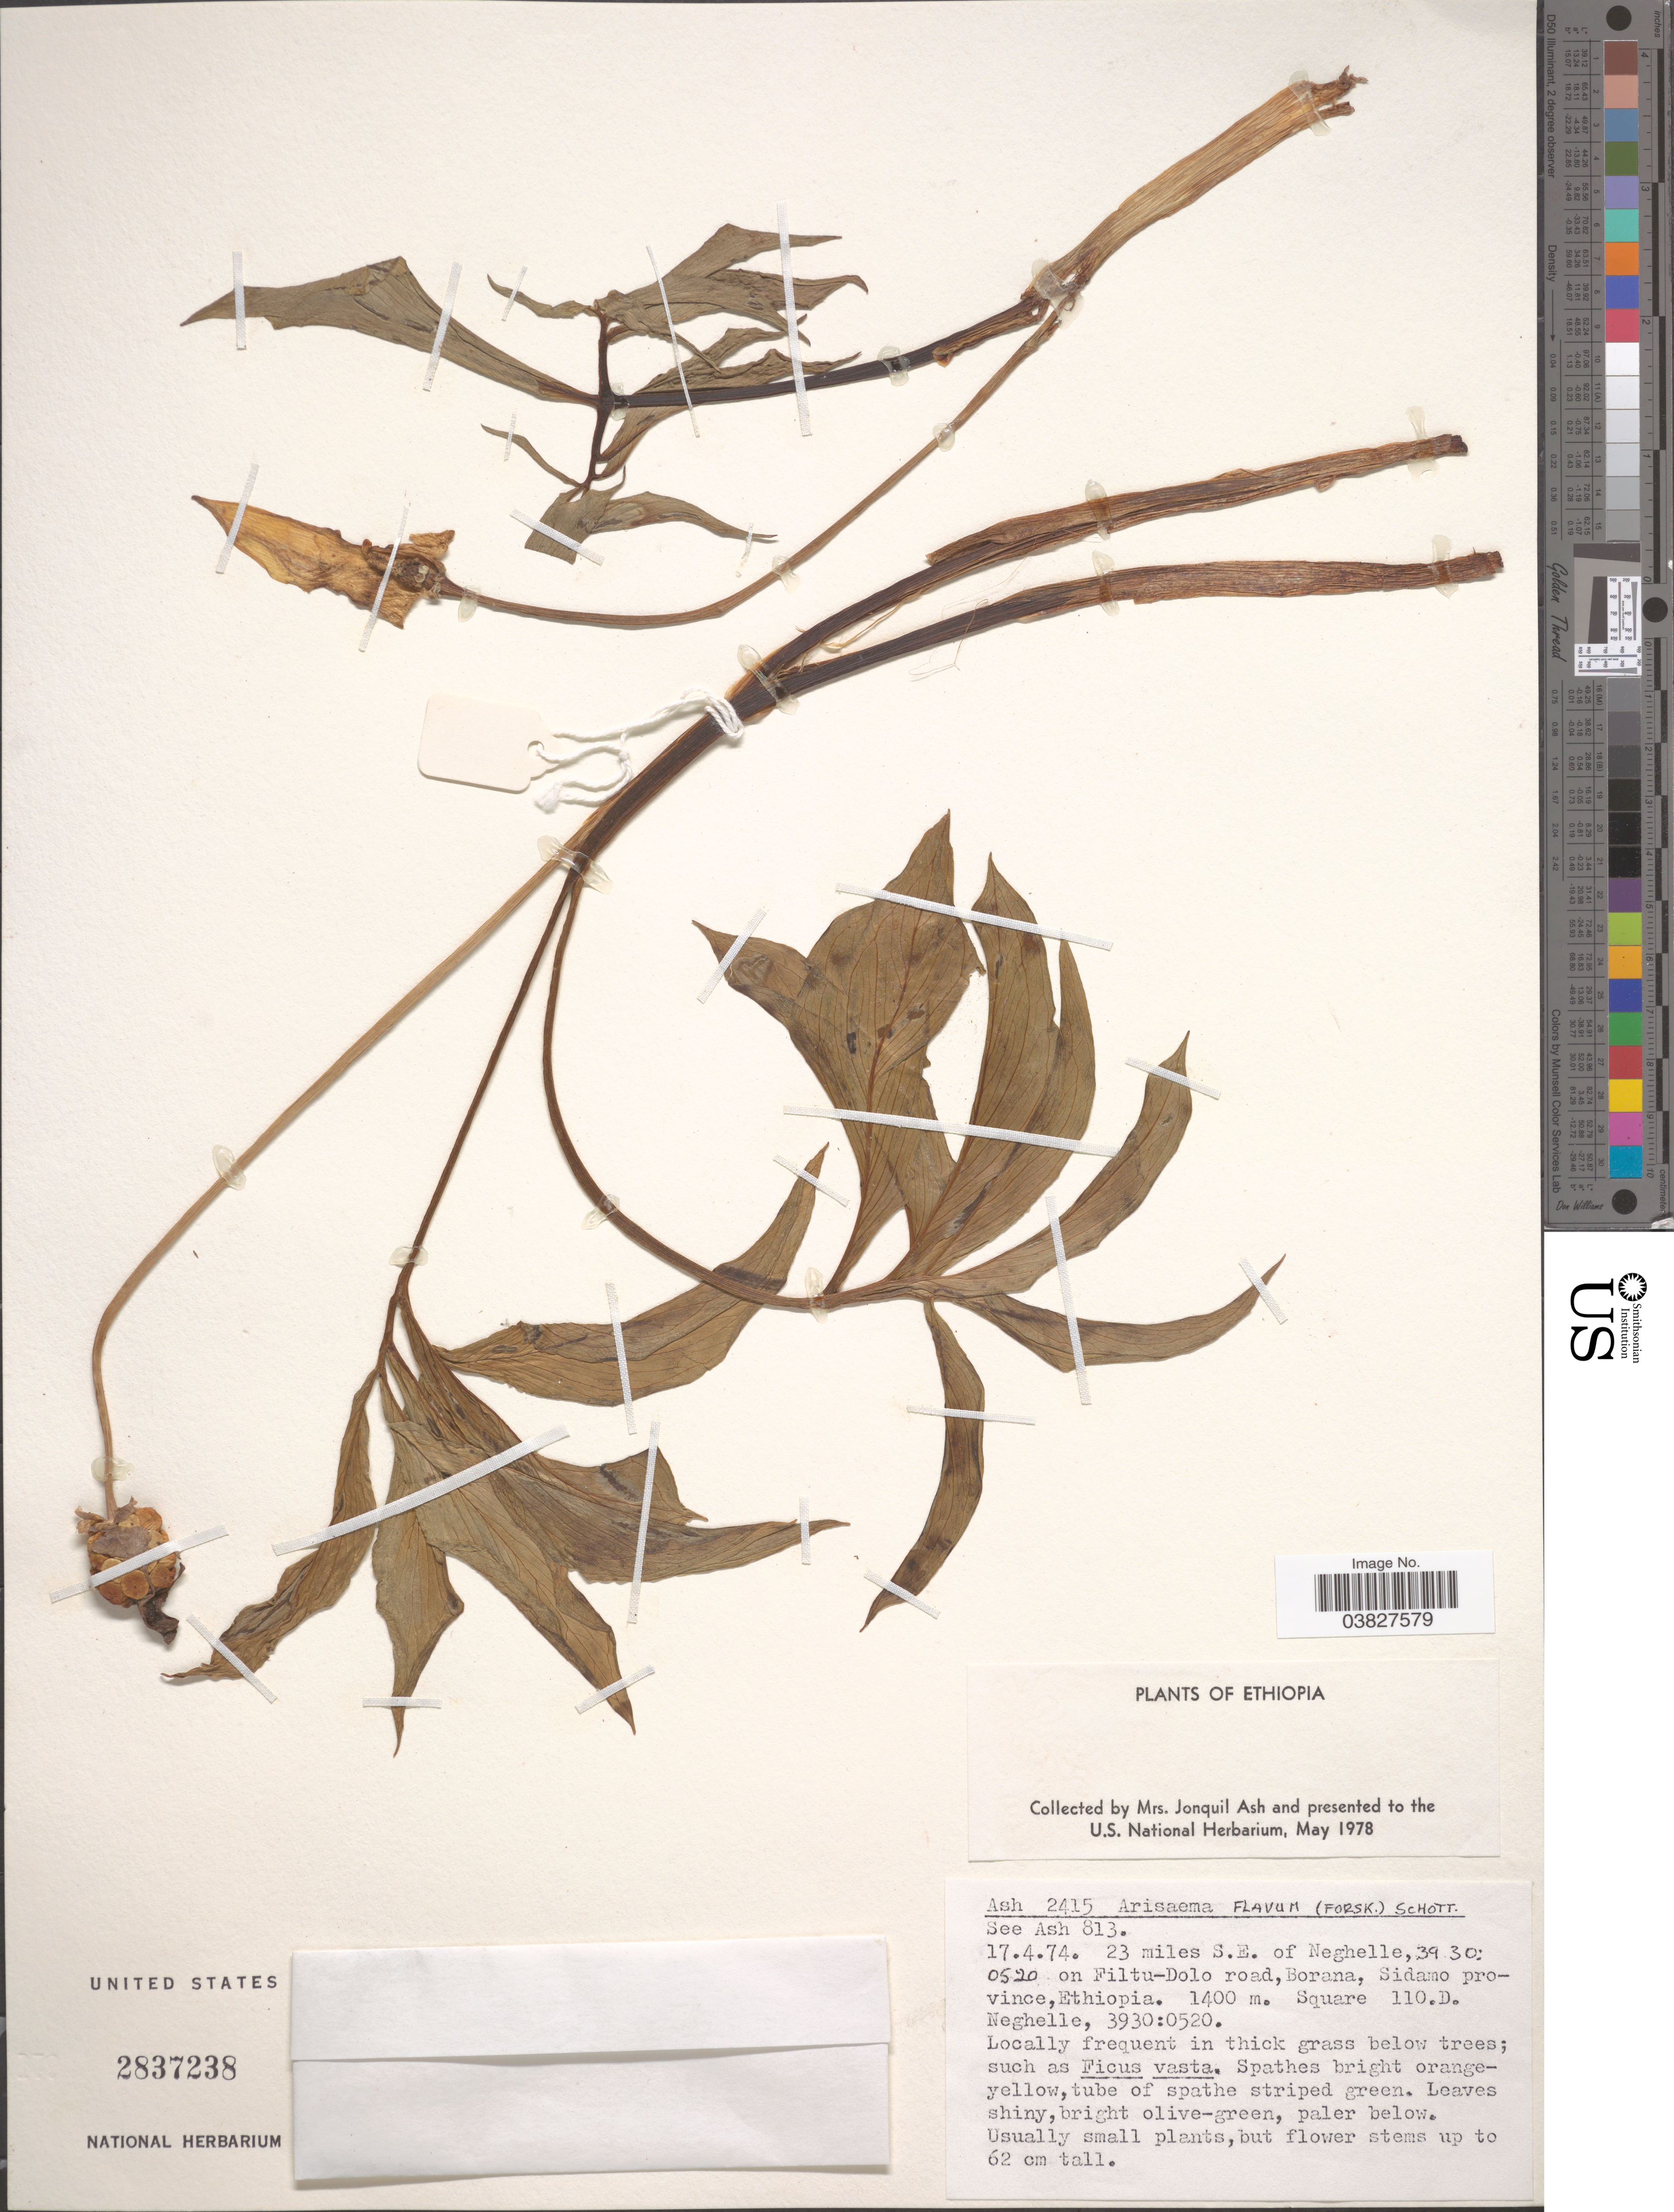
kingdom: Plantae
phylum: Tracheophyta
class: Liliopsida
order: Alismatales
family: Araceae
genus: Arisaema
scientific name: Arisaema flavum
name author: (Forssk.) Schott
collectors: J. Ash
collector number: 2415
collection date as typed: Transcribed d/m/y: 17/4/74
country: Ethiopia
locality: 23 miles S.E. of Neghelle, 39 30: 0520 on Filtu-Dolo road, Borana, Sidamo province. Square 110.D. Neghelle, 3930:0520.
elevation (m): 1400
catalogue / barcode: US 2837238